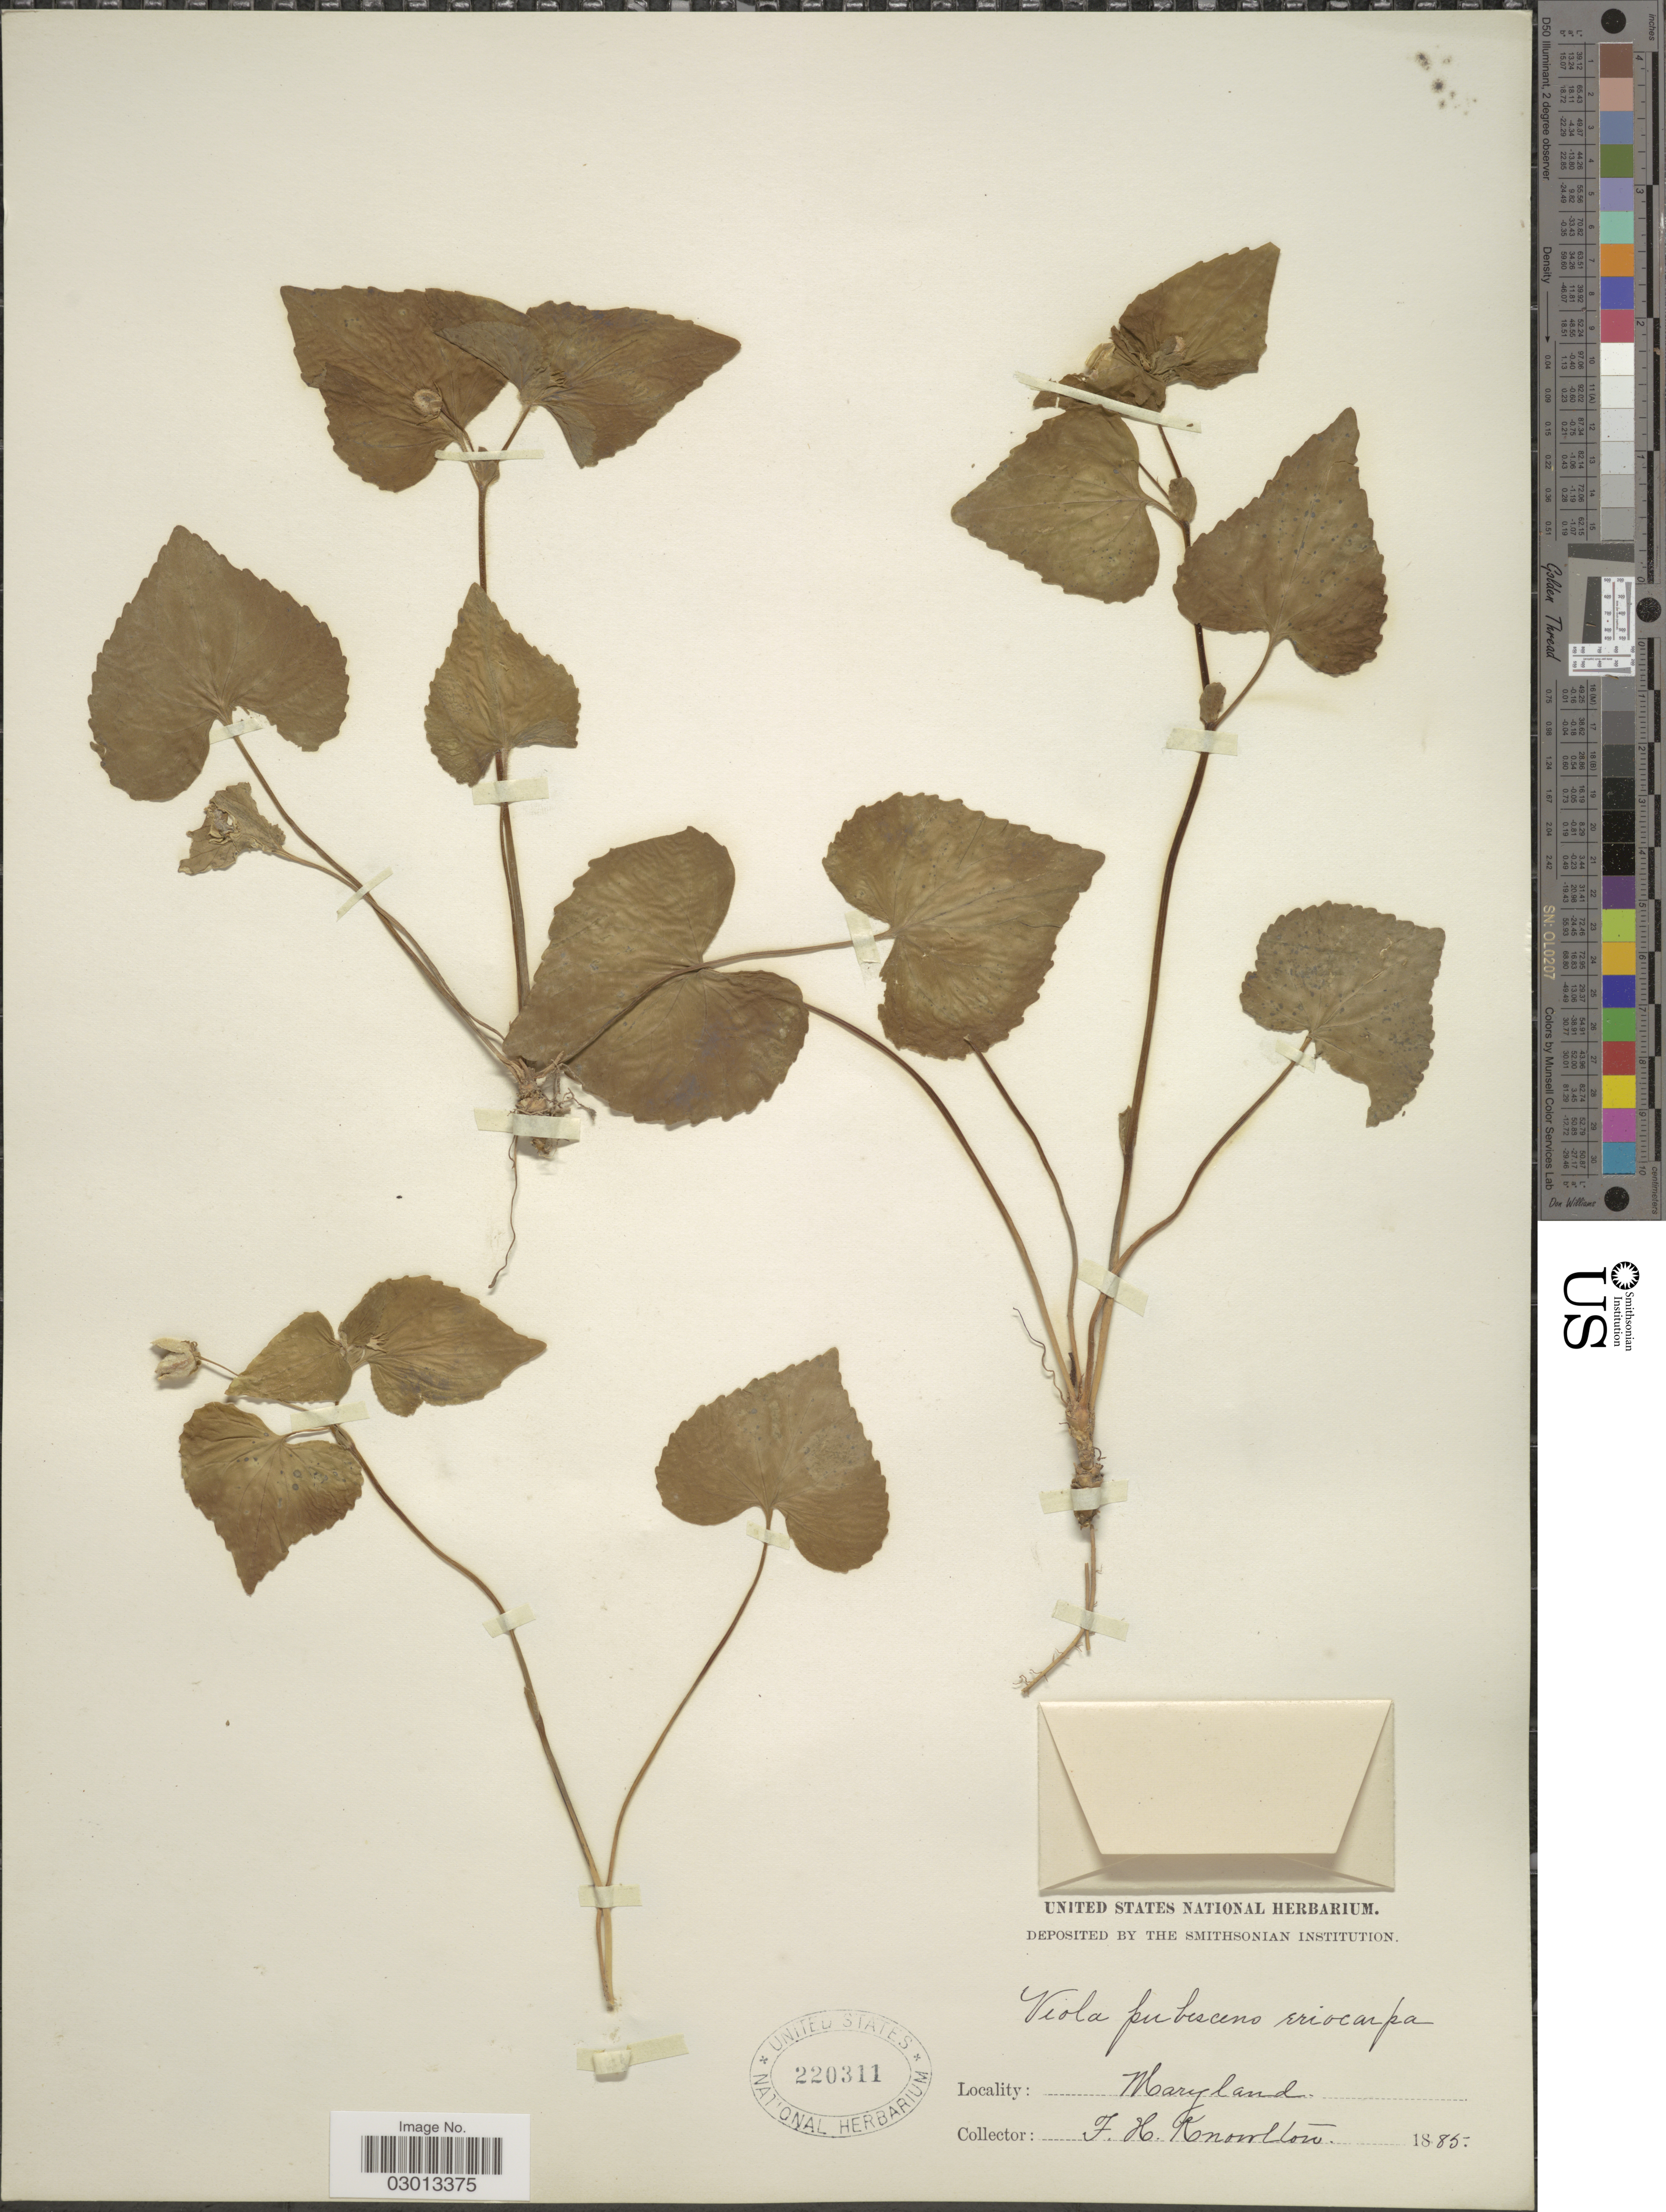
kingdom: Plantae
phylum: Tracheophyta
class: Magnoliopsida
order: Malpighiales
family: Violaceae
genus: Viola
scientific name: Viola pensylvanica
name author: Michx.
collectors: F. H. Knowlton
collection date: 1885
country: United States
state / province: Maryland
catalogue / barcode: US 220311